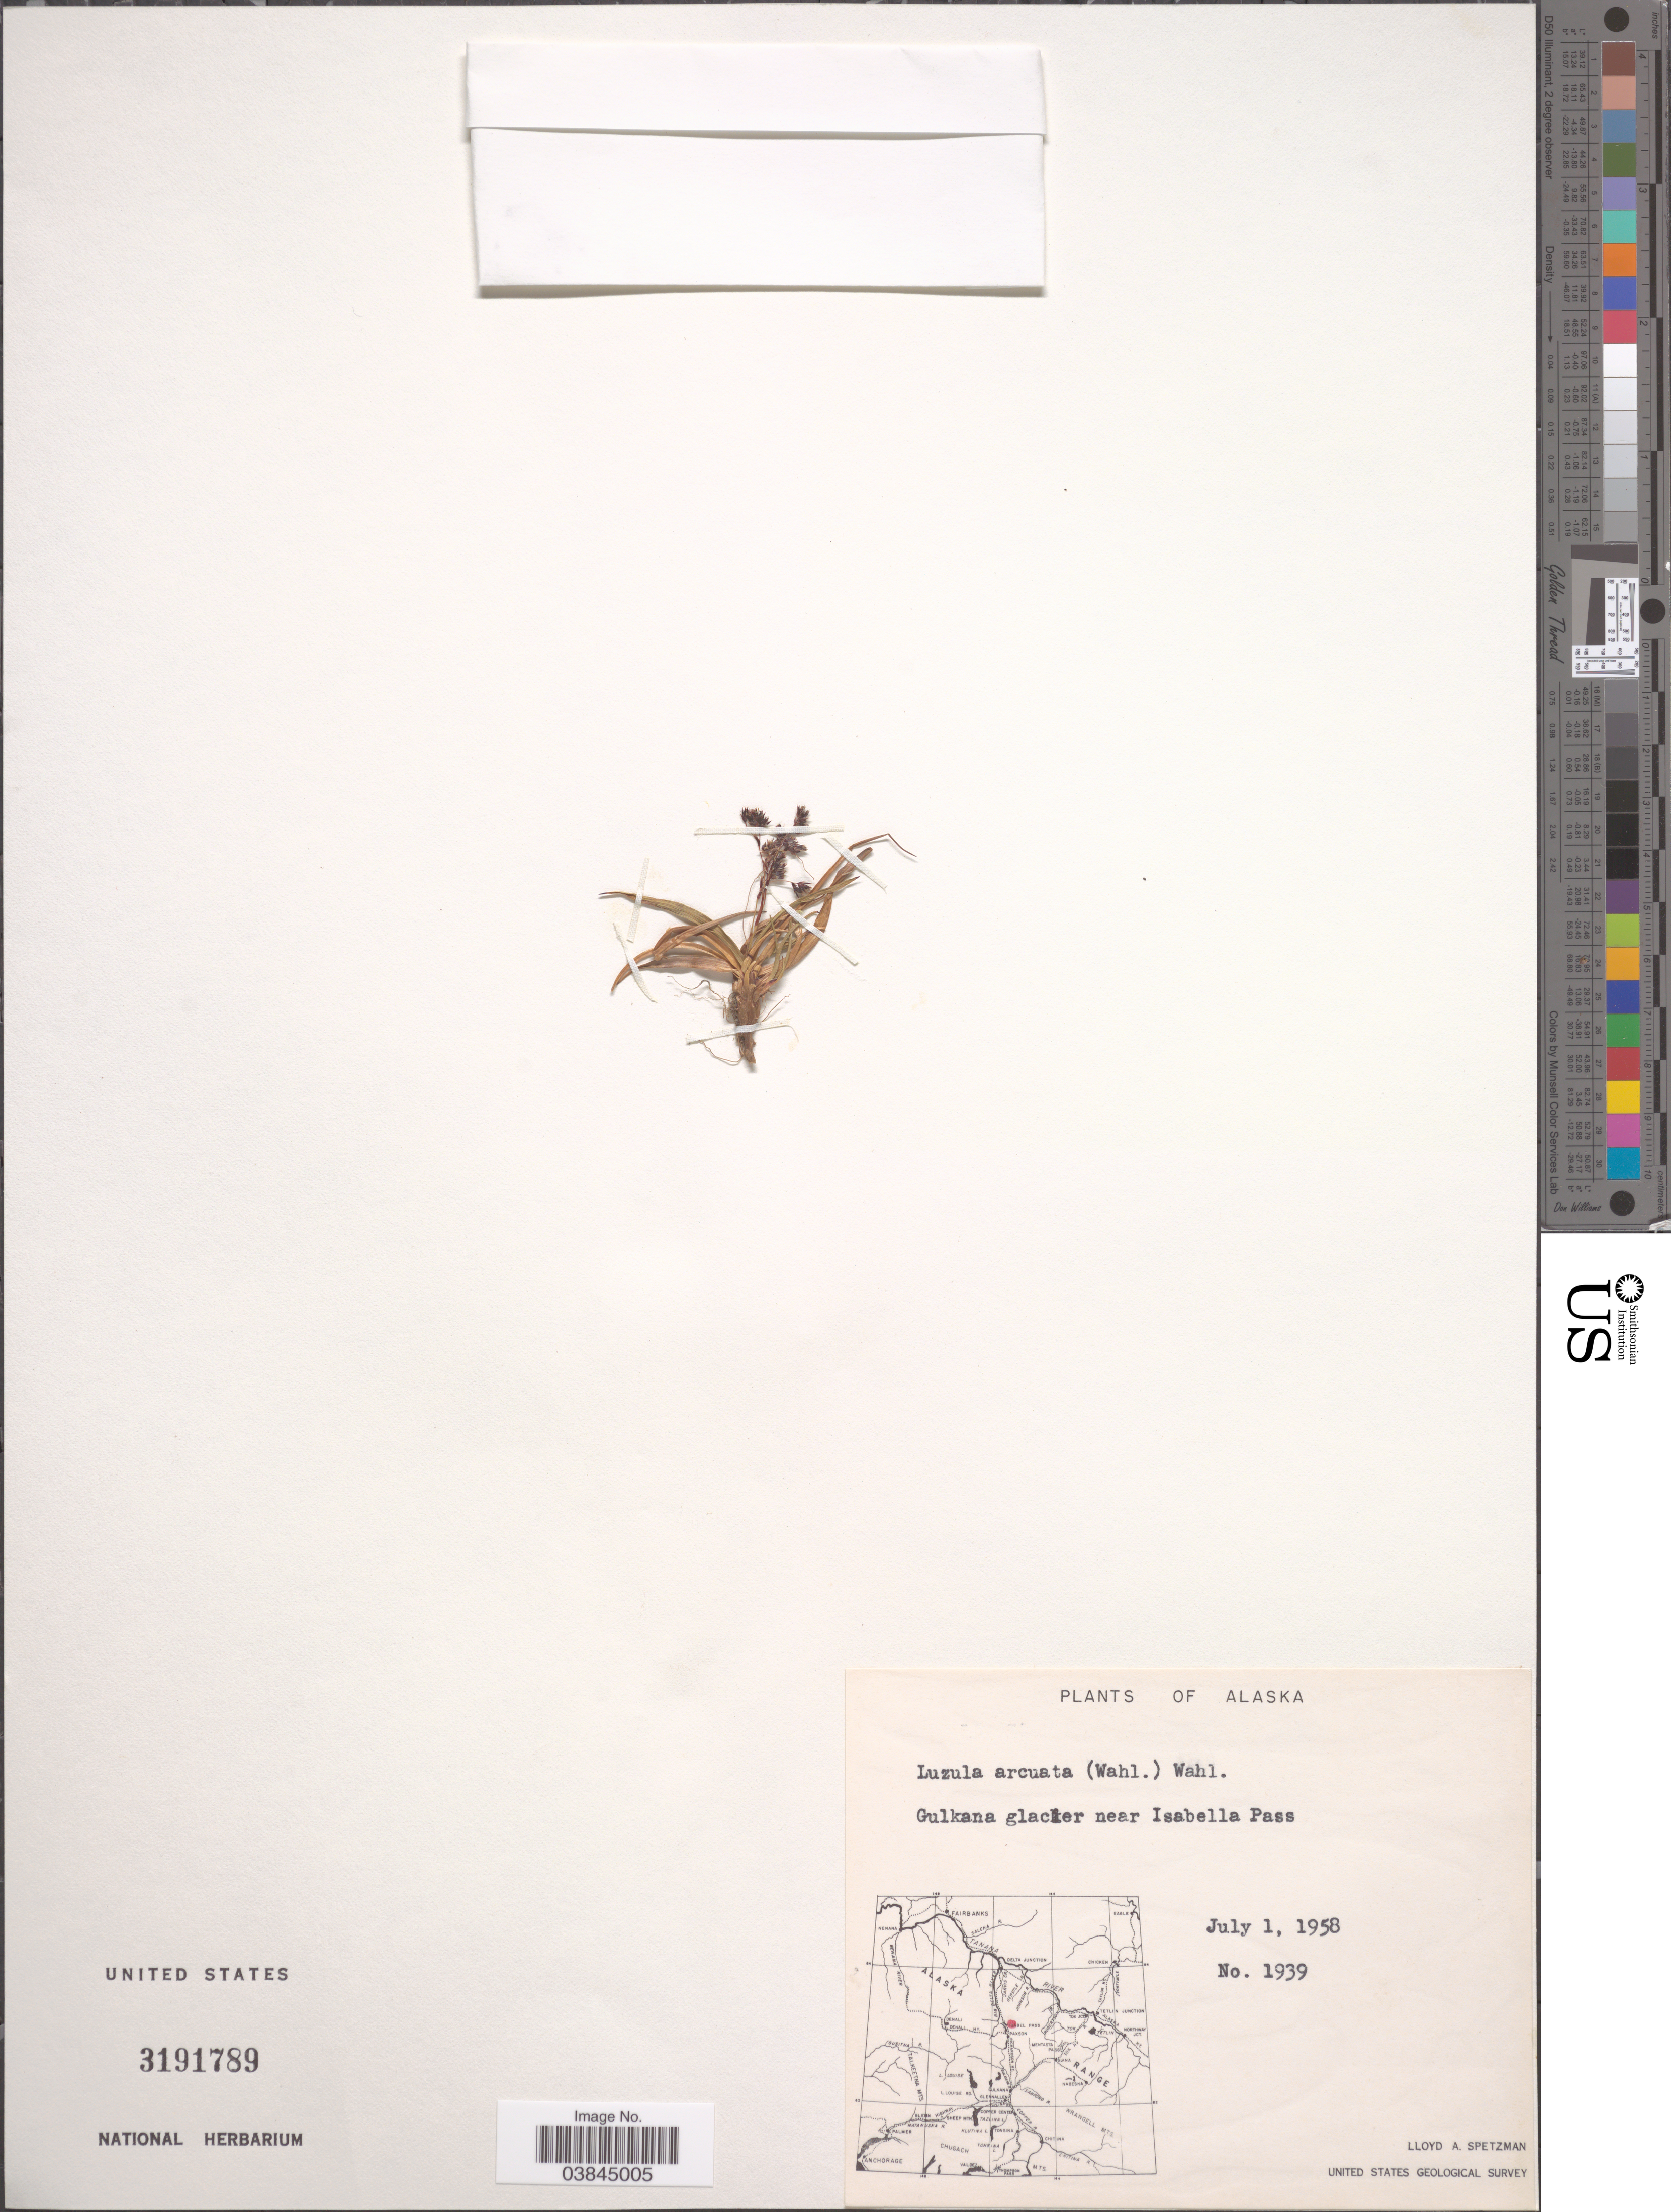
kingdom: Plantae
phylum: Tracheophyta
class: Liliopsida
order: Poales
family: Juncaceae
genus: Luzula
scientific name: Luzula arcuata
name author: (Wahlenb.) Sw.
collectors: L. Spetzman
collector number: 1939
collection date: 1958-07-01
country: United States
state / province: Alaska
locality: Gulkana glacier near Isabella Pass.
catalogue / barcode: US 3191789